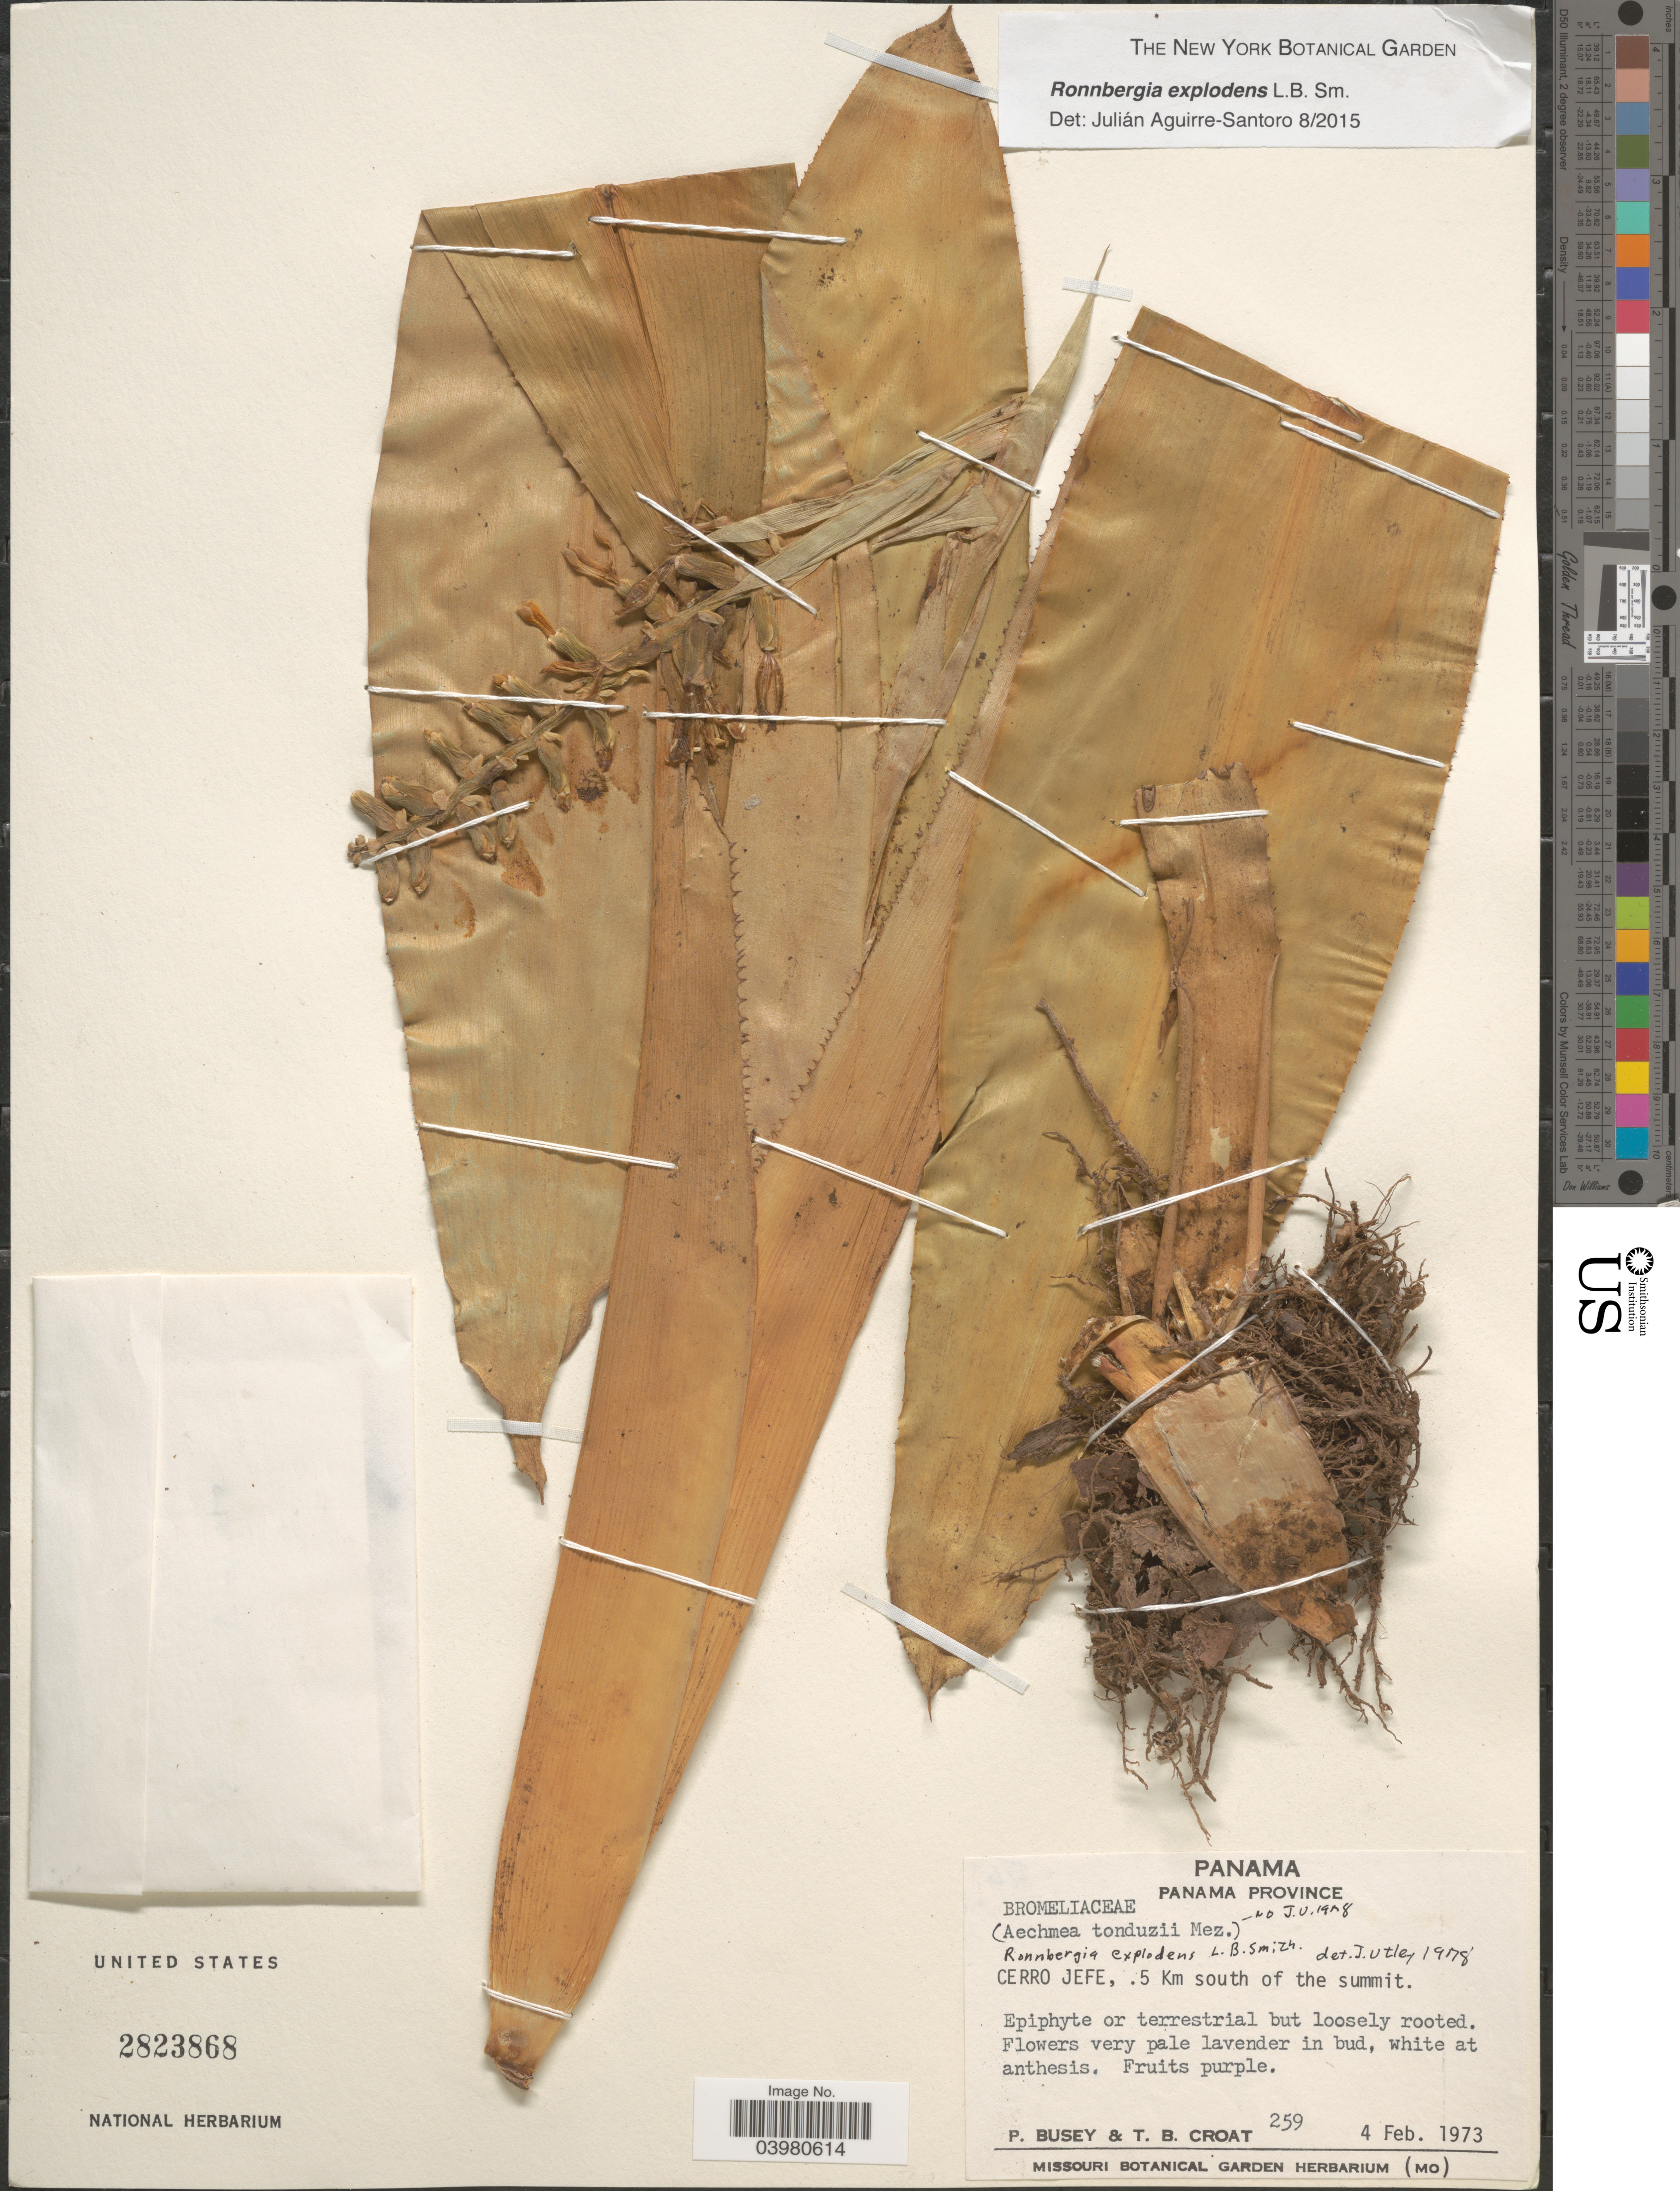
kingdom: Plantae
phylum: Tracheophyta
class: Liliopsida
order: Poales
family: Bromeliaceae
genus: Ronnbergia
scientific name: Ronnbergia explodens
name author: L.B. Sm.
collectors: P. Busey & T. B. Croat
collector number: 259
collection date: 1973-02-04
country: Panama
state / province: Panamá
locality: Cerro Jefe, .5 Km south of summit.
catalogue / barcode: US 2823868